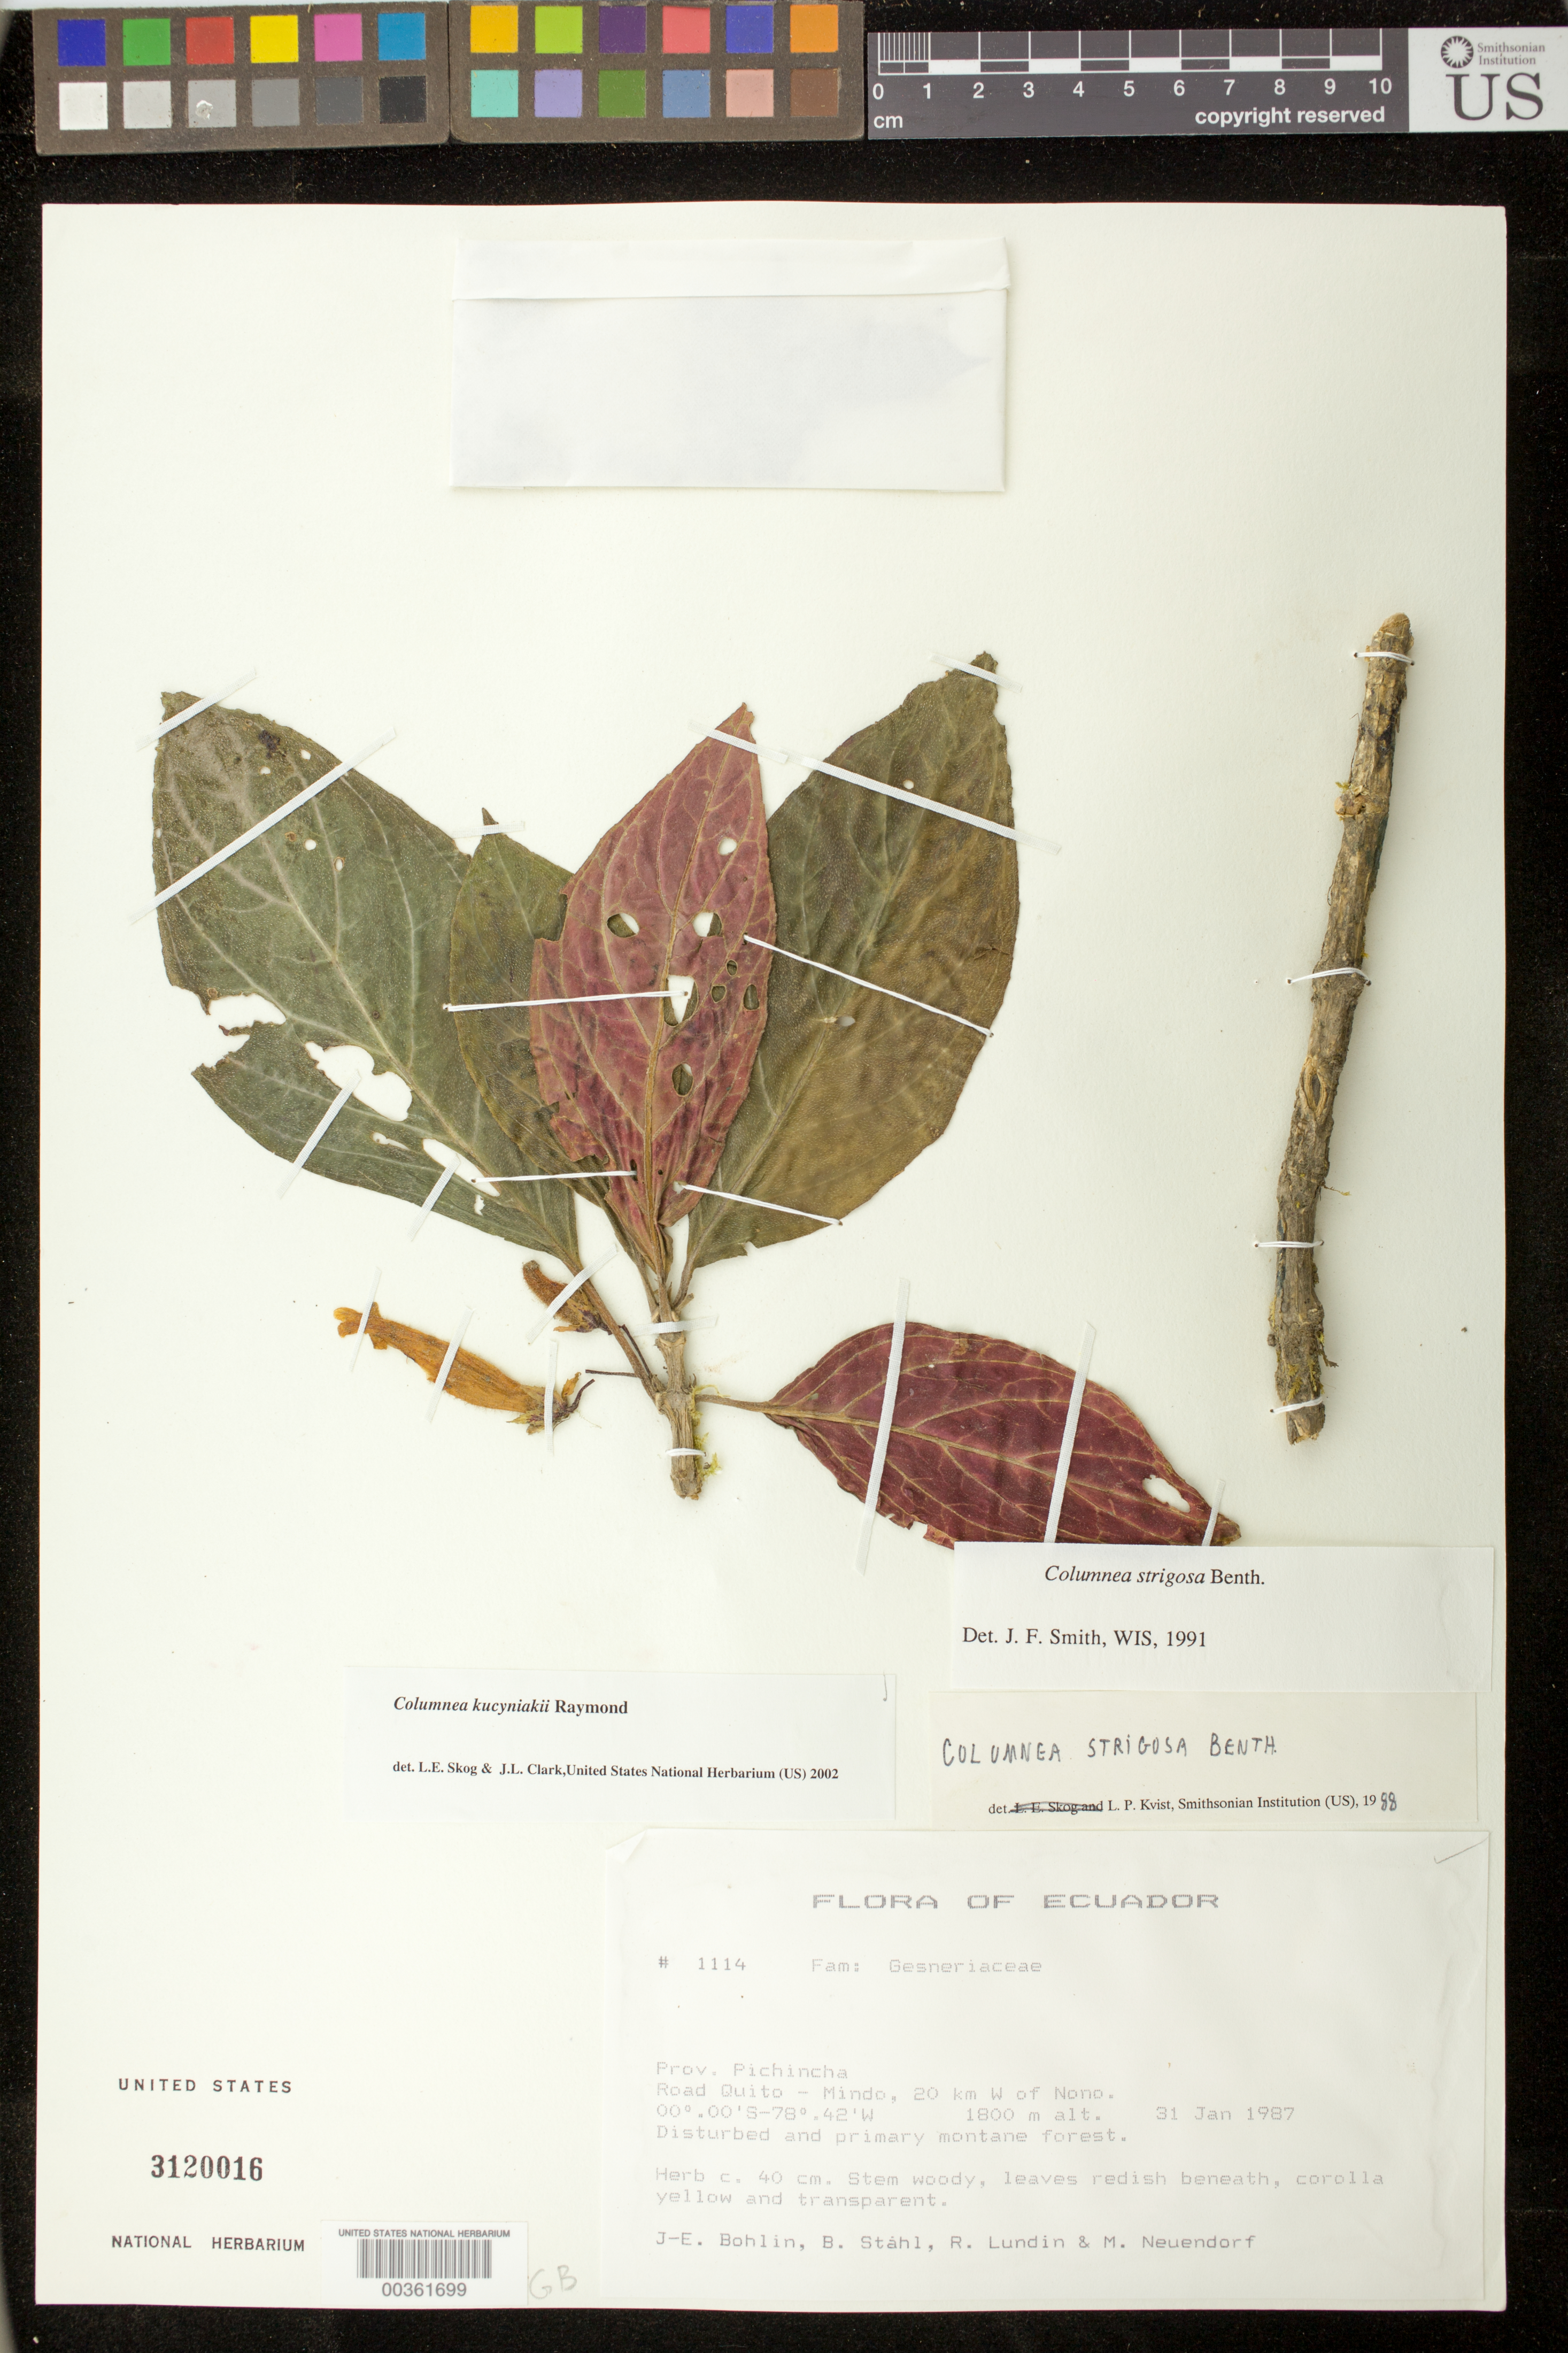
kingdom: Plantae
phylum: Tracheophyta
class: Magnoliopsida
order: Lamiales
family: Gesneriaceae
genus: Columnea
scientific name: Columnea kucyniakii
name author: Raymond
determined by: Clark, J. L.; Skog, Laurence E.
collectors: J. Bohlin, B. Ståhl, R. Lundin & M. Neuendorf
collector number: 1114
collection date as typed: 31 Jan 1987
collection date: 1987-01-31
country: Ecuador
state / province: Pichincha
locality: Road Quito - Mindo, 20 km W of Nono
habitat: Disturbed and primary montane forest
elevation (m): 1800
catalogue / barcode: US 3120016